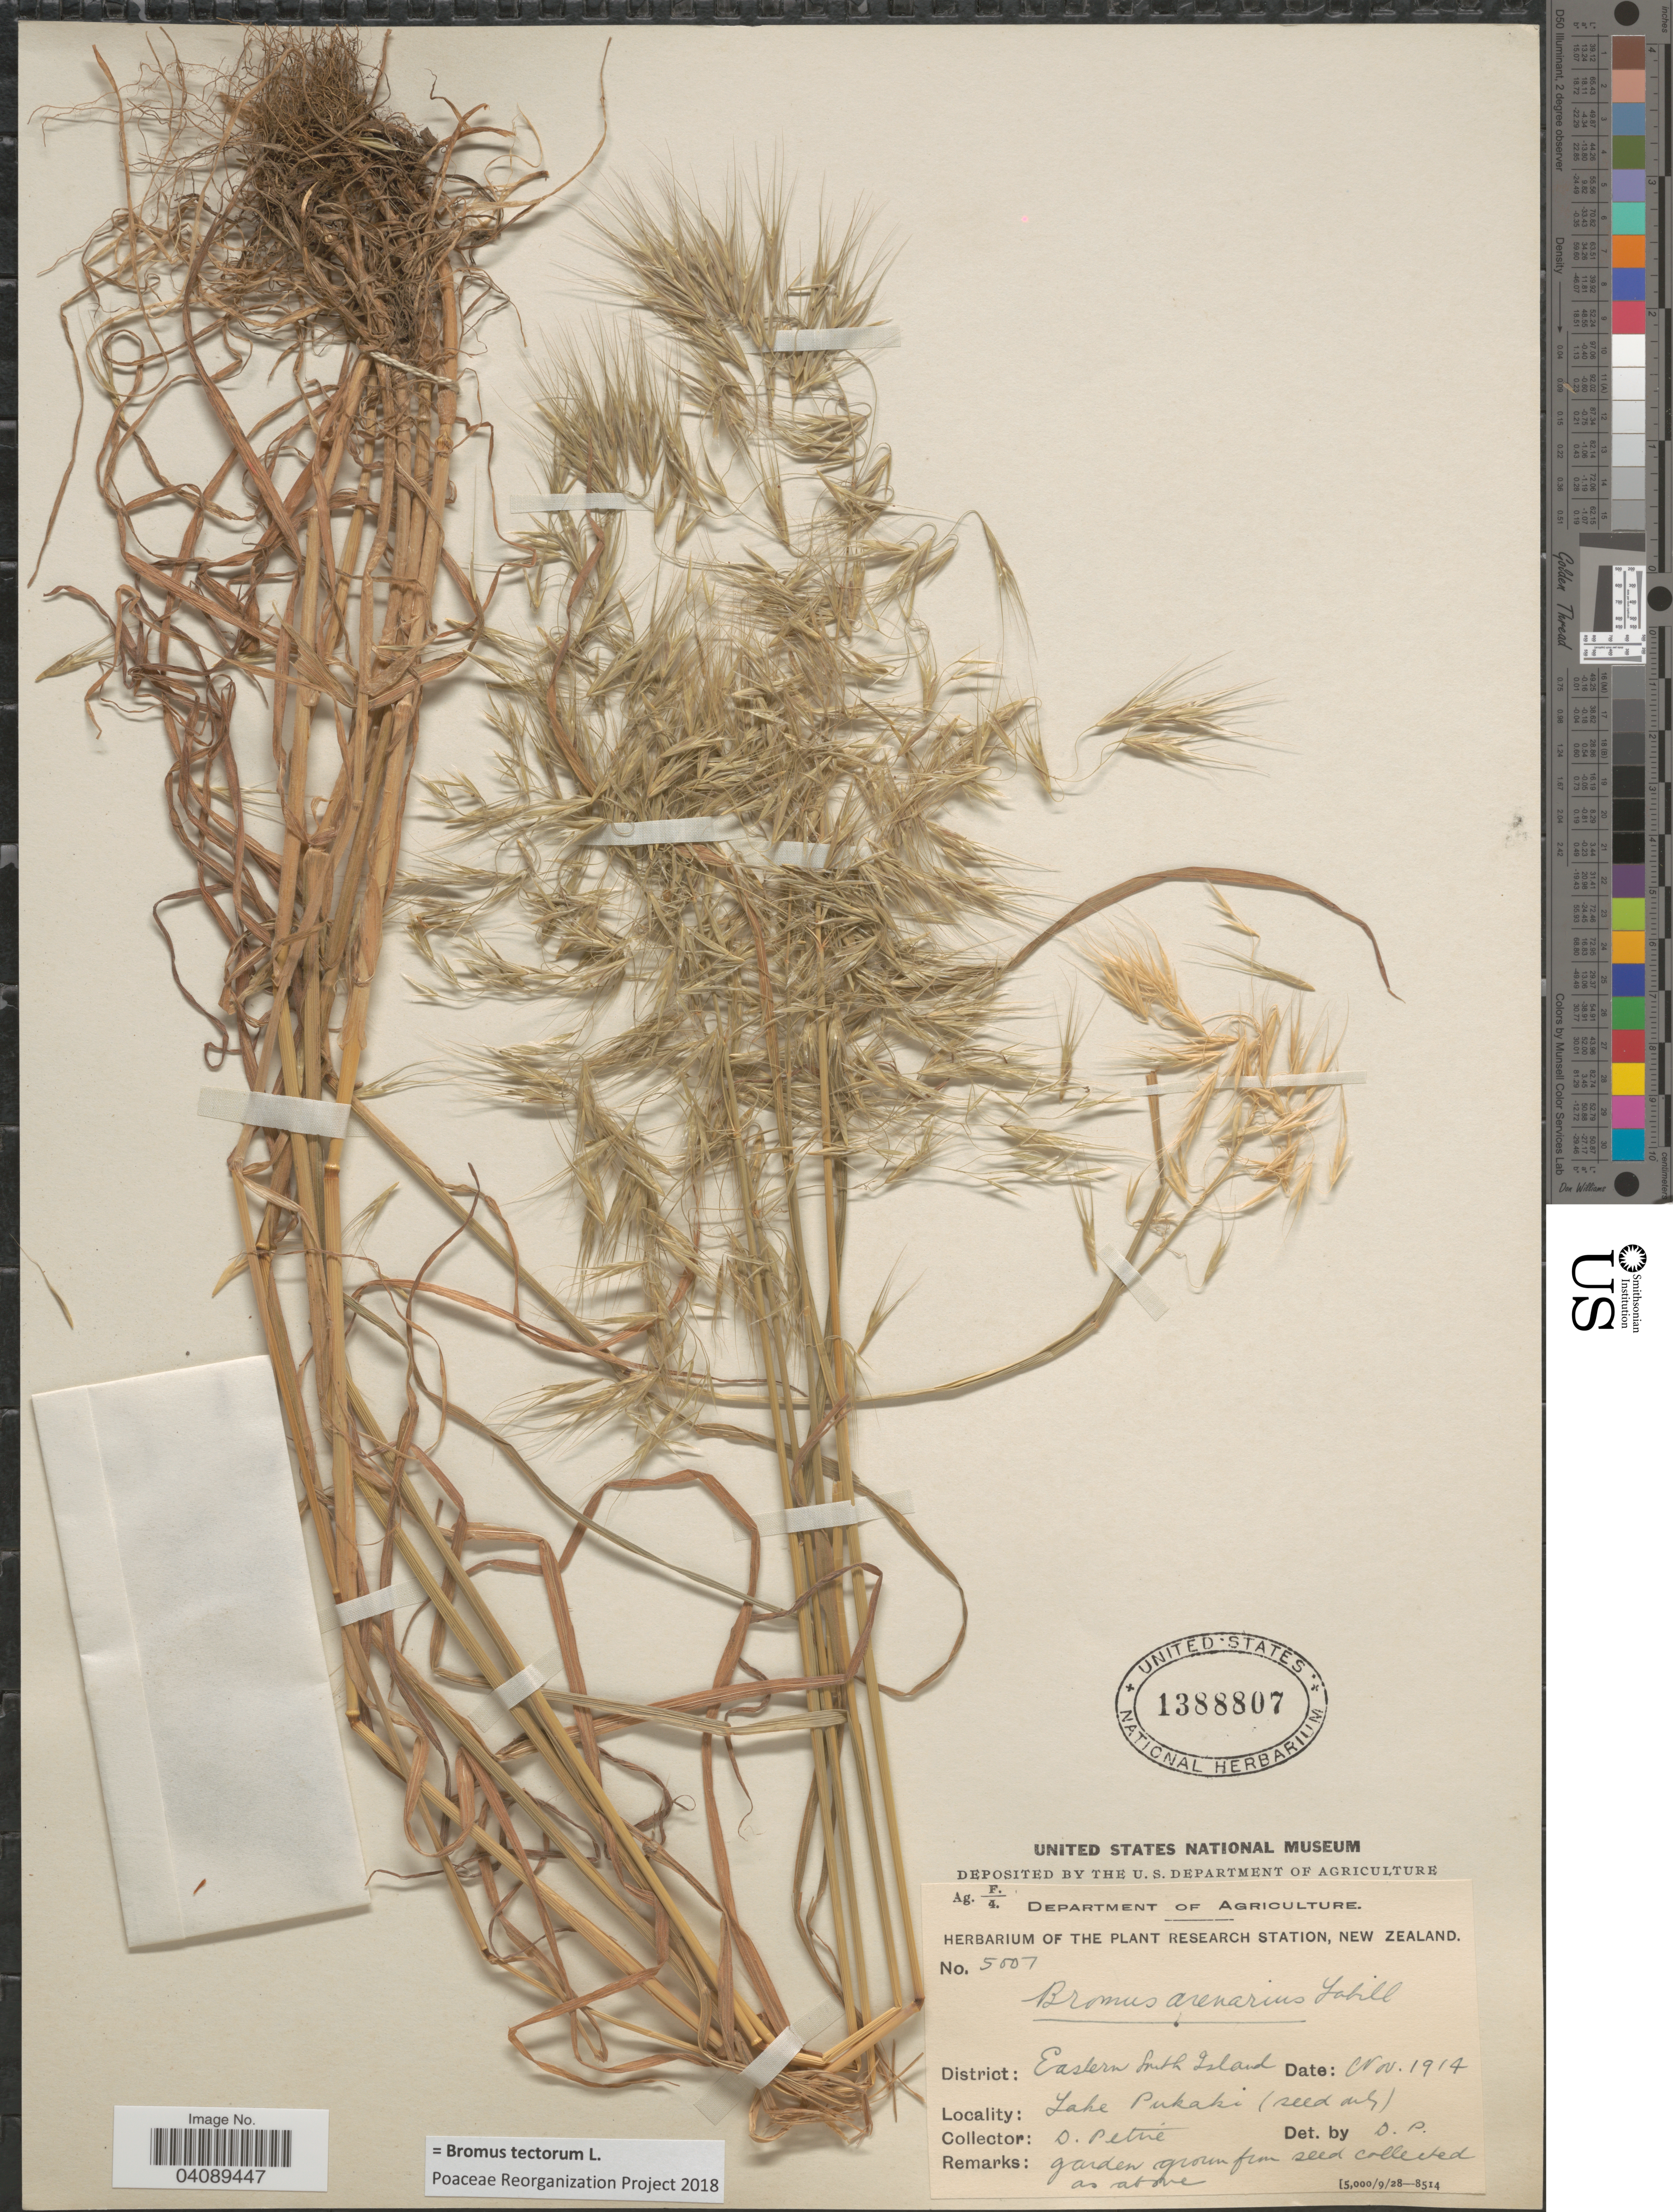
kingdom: Plantae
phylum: Tracheophyta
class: Liliopsida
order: Poales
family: Poaceae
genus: Bromus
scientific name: Bromus tectorum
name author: L.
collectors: D. Petrie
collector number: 5007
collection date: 1914-11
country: New Zealand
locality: Eastern South Island. Lake Pukaki (seed [illegible text]). Garden grown from seed collected as above.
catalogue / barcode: US 1388807